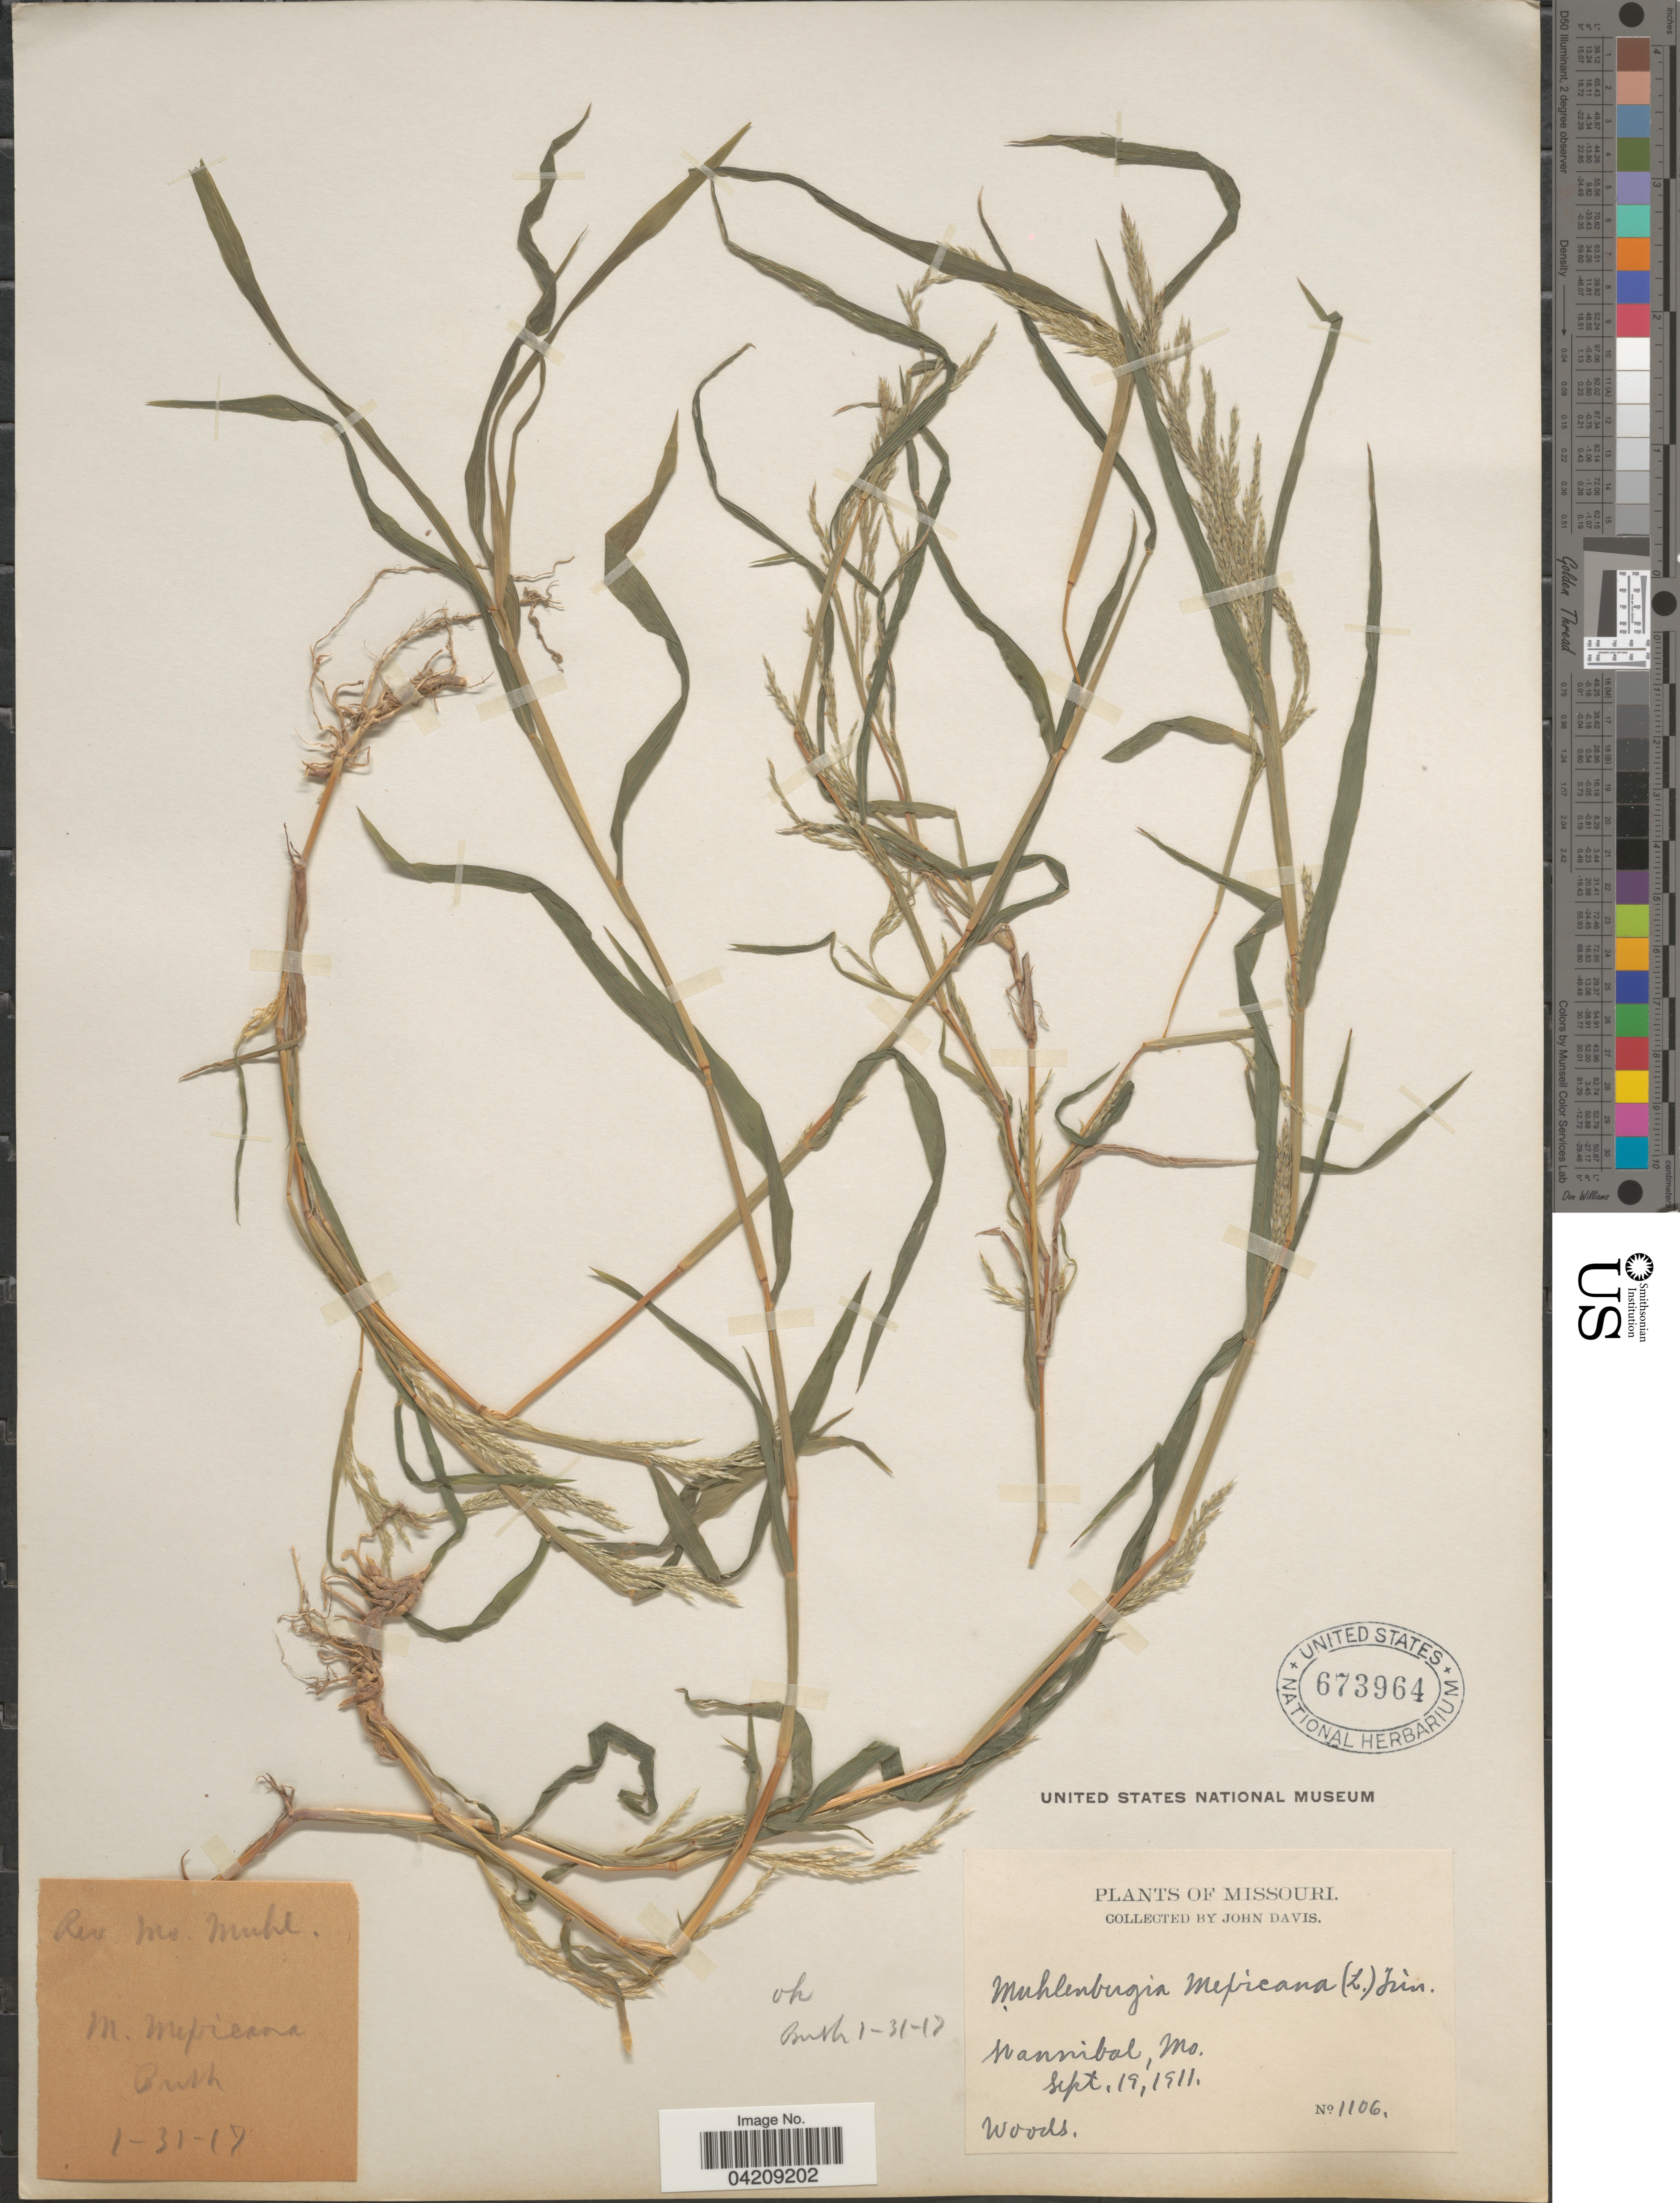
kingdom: Plantae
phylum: Tracheophyta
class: Liliopsida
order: Poales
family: Poaceae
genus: Muhlenbergia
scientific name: Muhlenbergia frondosa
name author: (Poir.) Fernald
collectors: J. Davis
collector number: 1106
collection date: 1911-09-19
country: United States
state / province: Missouri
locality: Hannibal.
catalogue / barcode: US 673964